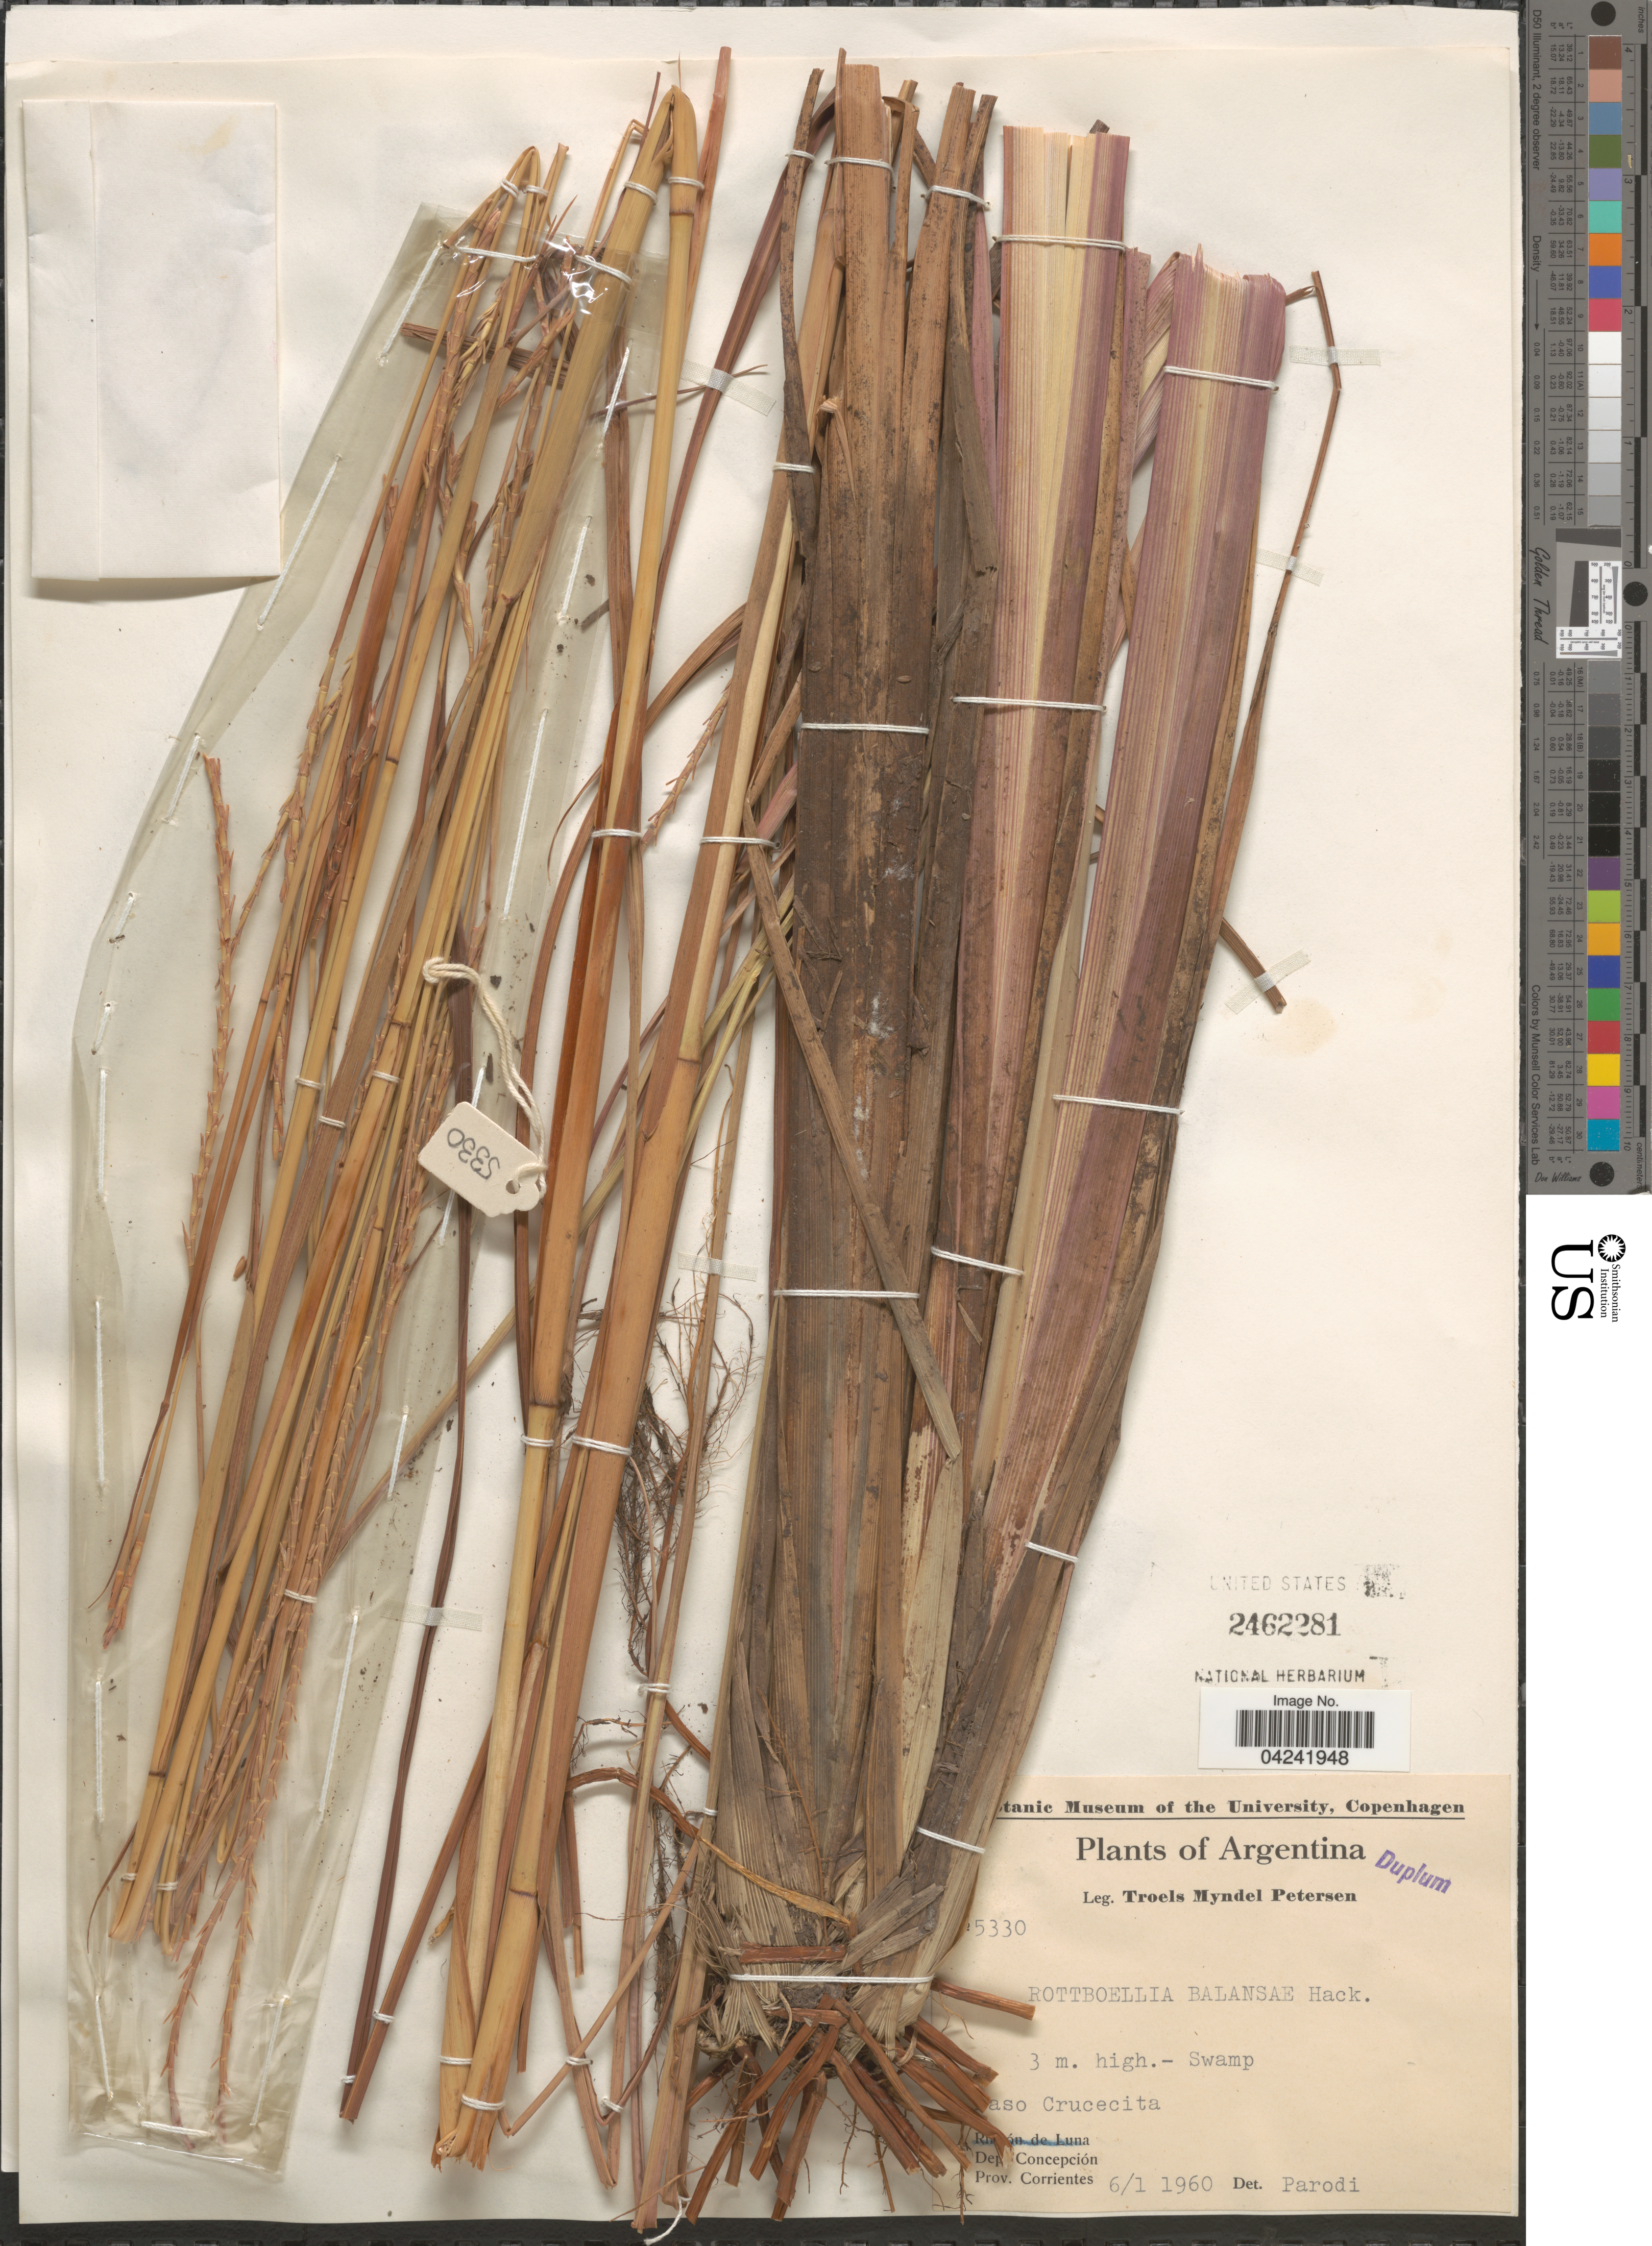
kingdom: Plantae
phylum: Tracheophyta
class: Liliopsida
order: Poales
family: Poaceae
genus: Mnesithea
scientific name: Mnesithea balansae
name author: (Hack.) de Koning & Sosef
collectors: T. M. Petersen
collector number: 5330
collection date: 1960-01-06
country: Argentina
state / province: Corrientes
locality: Paso Crucecita. Dep. Concepción.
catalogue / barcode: US 2462281